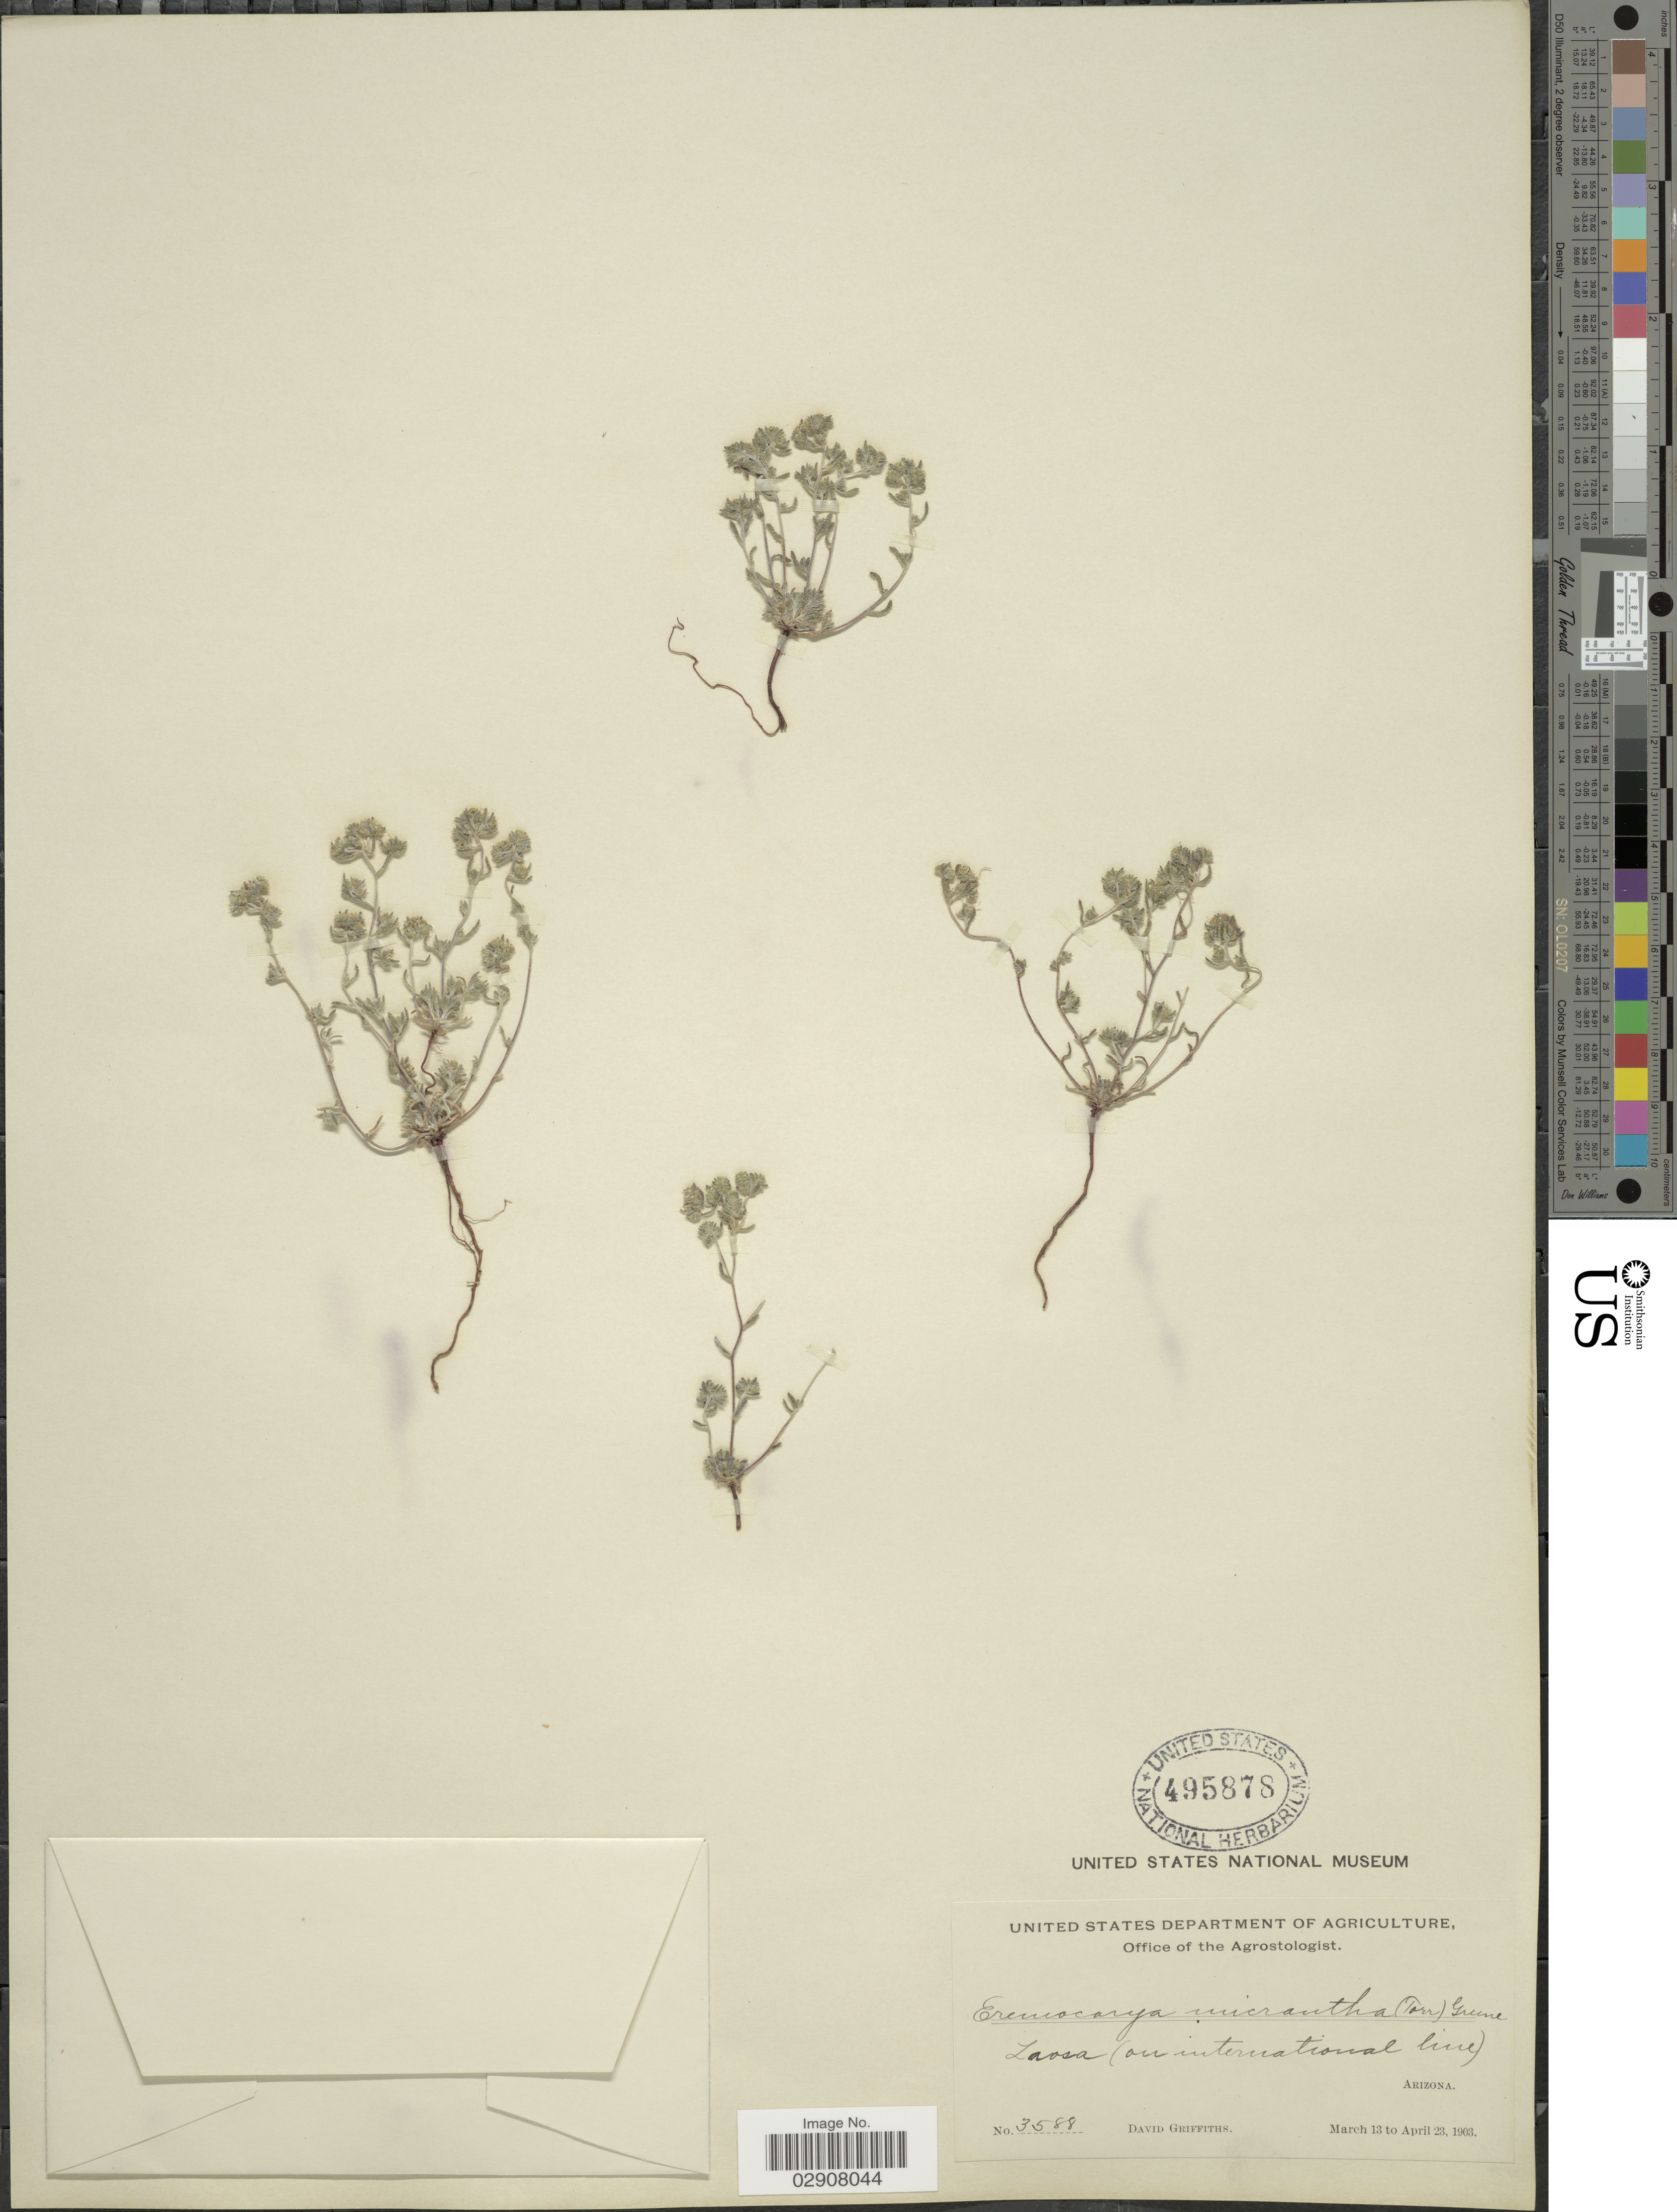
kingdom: Plantae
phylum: Tracheophyta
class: Magnoliopsida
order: Boraginales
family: Boraginaceae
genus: Cryptantha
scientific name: Cryptantha micrantha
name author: (Torr.) I.M. Johnst.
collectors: D. Griffiths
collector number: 3588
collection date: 1903-03-13/1903-04-23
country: United States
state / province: Arizona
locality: Laosa (on international line).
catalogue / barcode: US 495878